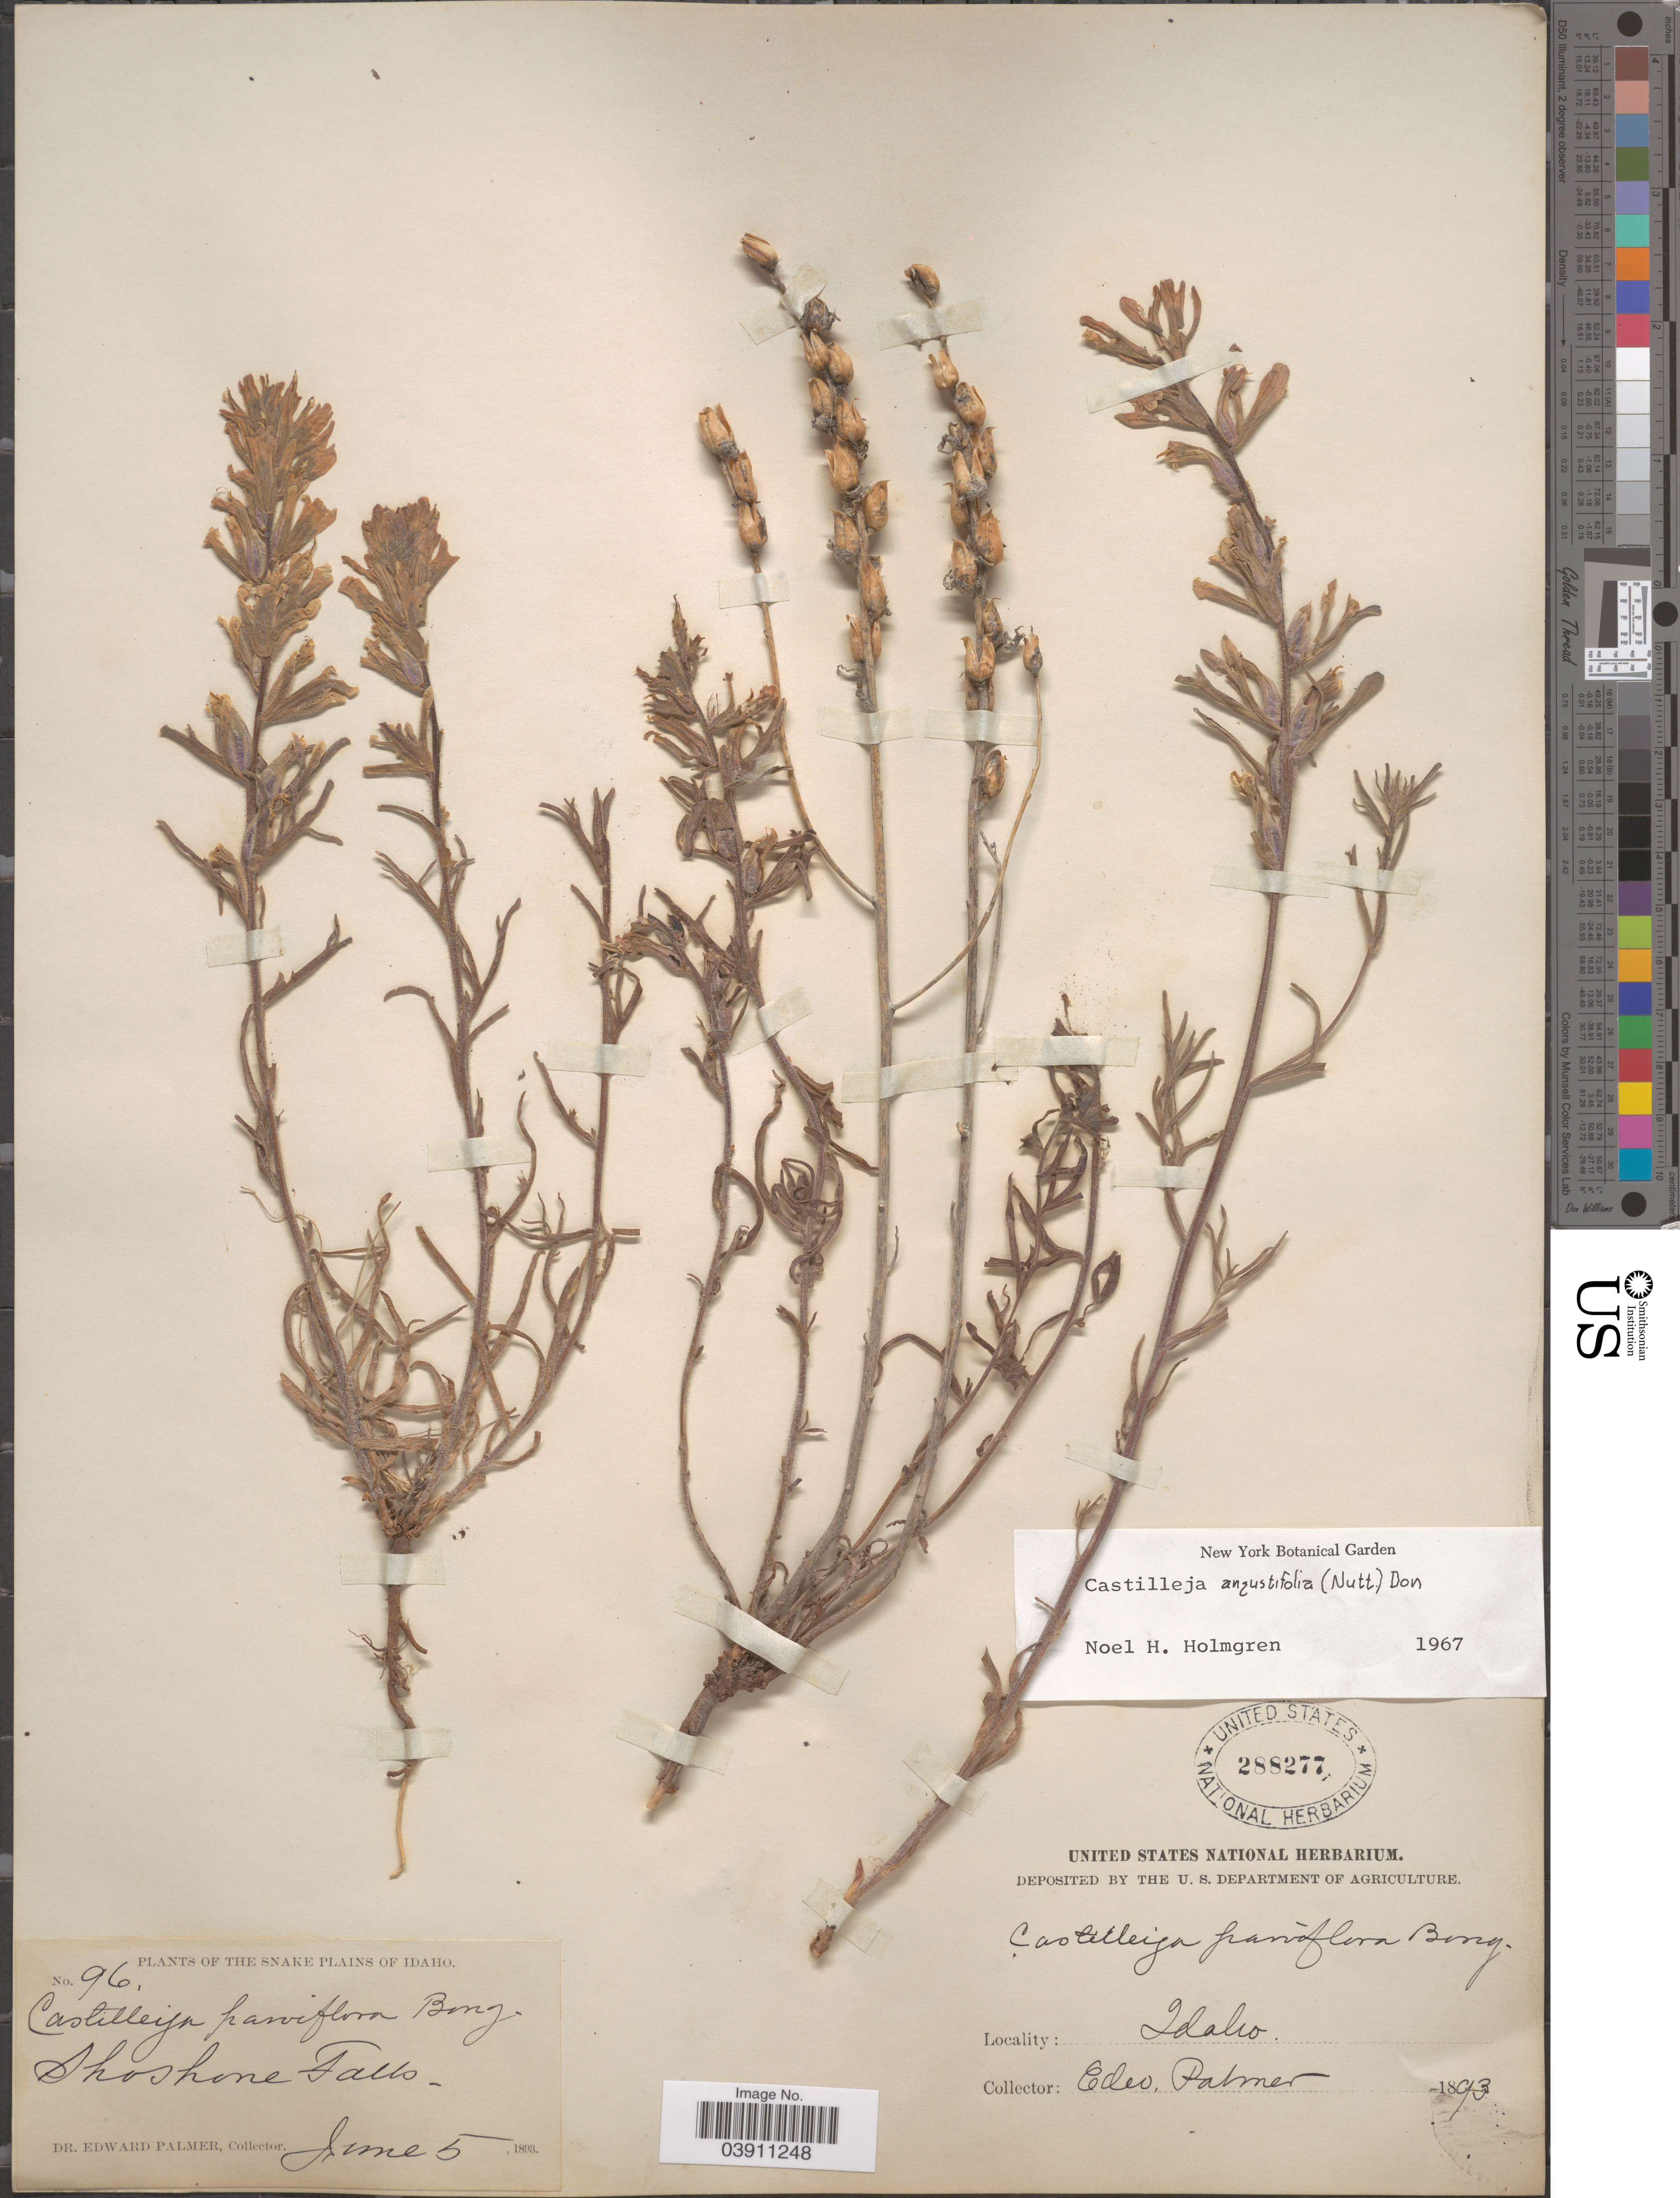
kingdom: Plantae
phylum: Tracheophyta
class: Magnoliopsida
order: Lamiales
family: Orobanchaceae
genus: Castilleja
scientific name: Castilleja angustifolia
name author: (Nutt.) G. Don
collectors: E. Palmer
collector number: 96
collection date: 1893-06-05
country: United States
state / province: Idaho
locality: Snake Plains of Idaho. Shoshone Falls.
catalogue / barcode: US 288277